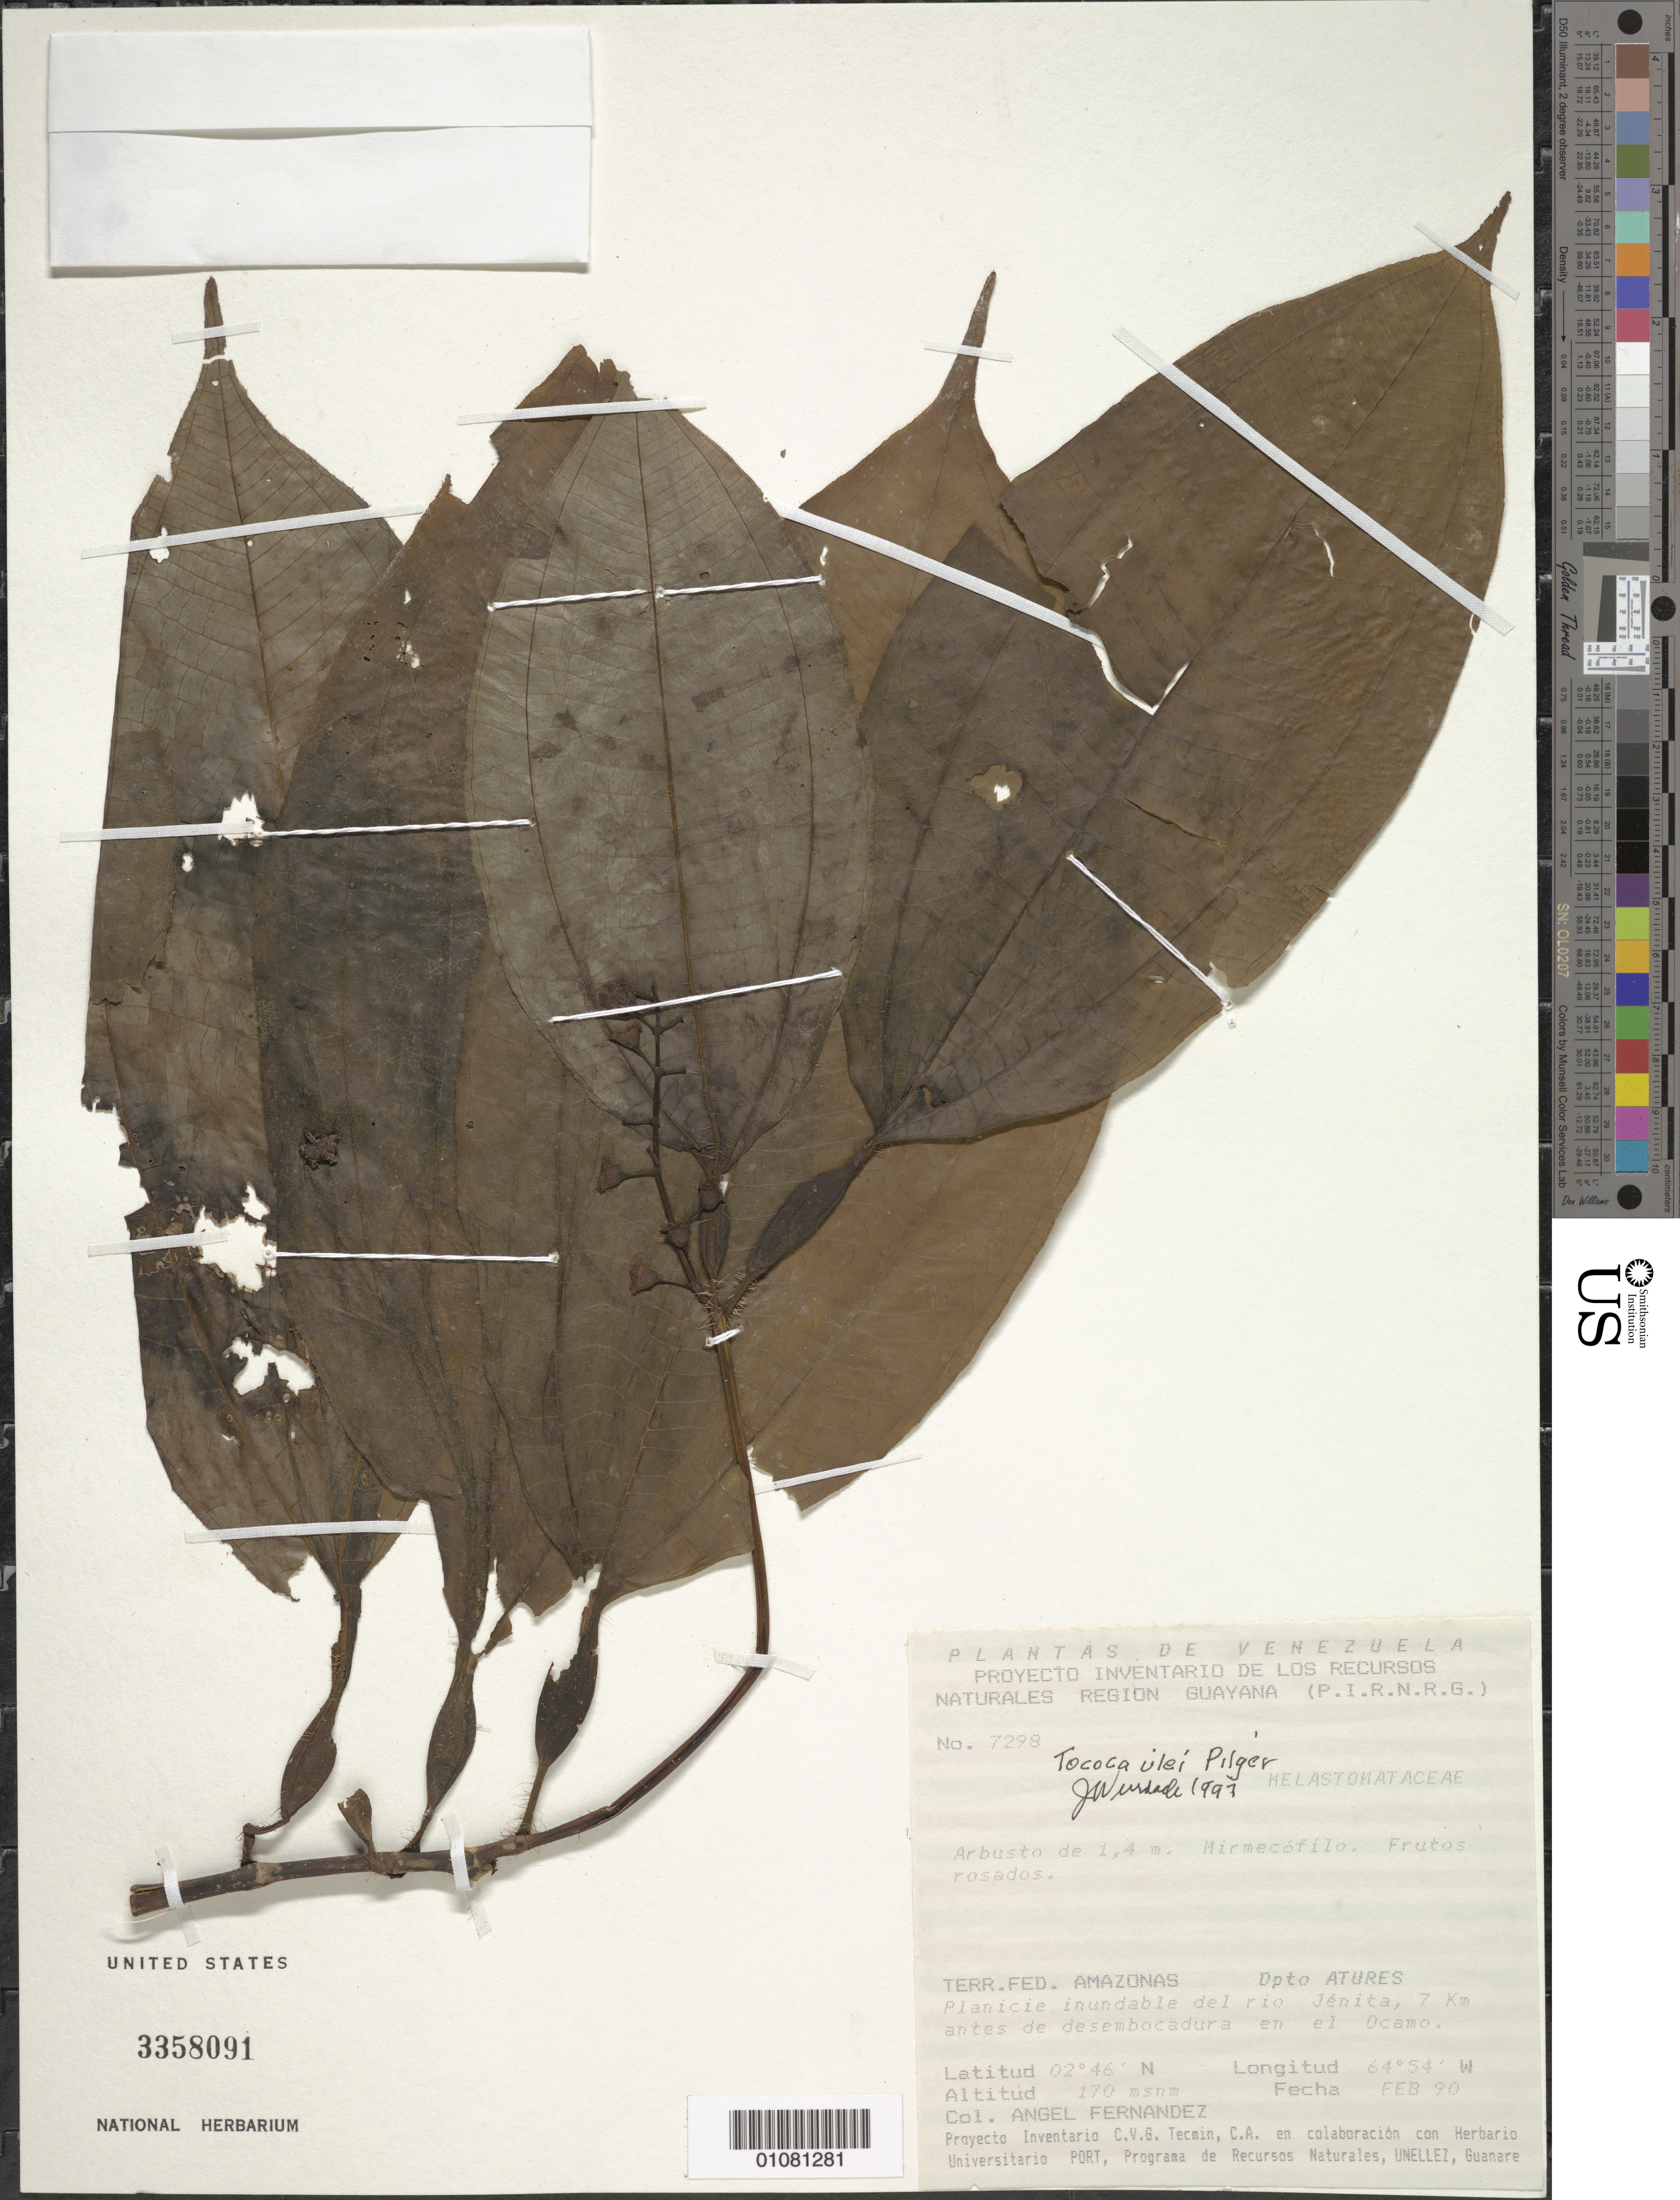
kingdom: Plantae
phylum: Tracheophyta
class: Magnoliopsida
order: Rosales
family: Rhamnaceae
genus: Ziziphus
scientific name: Ziziphus ulei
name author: Pilg.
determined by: Wurdack, John J., (US), US (UNITED STATES)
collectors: A. Fernández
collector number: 7298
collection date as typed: Feb-90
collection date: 1990-02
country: Venezuela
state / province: Amazonas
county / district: Atures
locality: Rio Jénita, 7km antes de desembocadura en el Ocamo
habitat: Plancie inundable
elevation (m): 170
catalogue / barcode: US 3358091